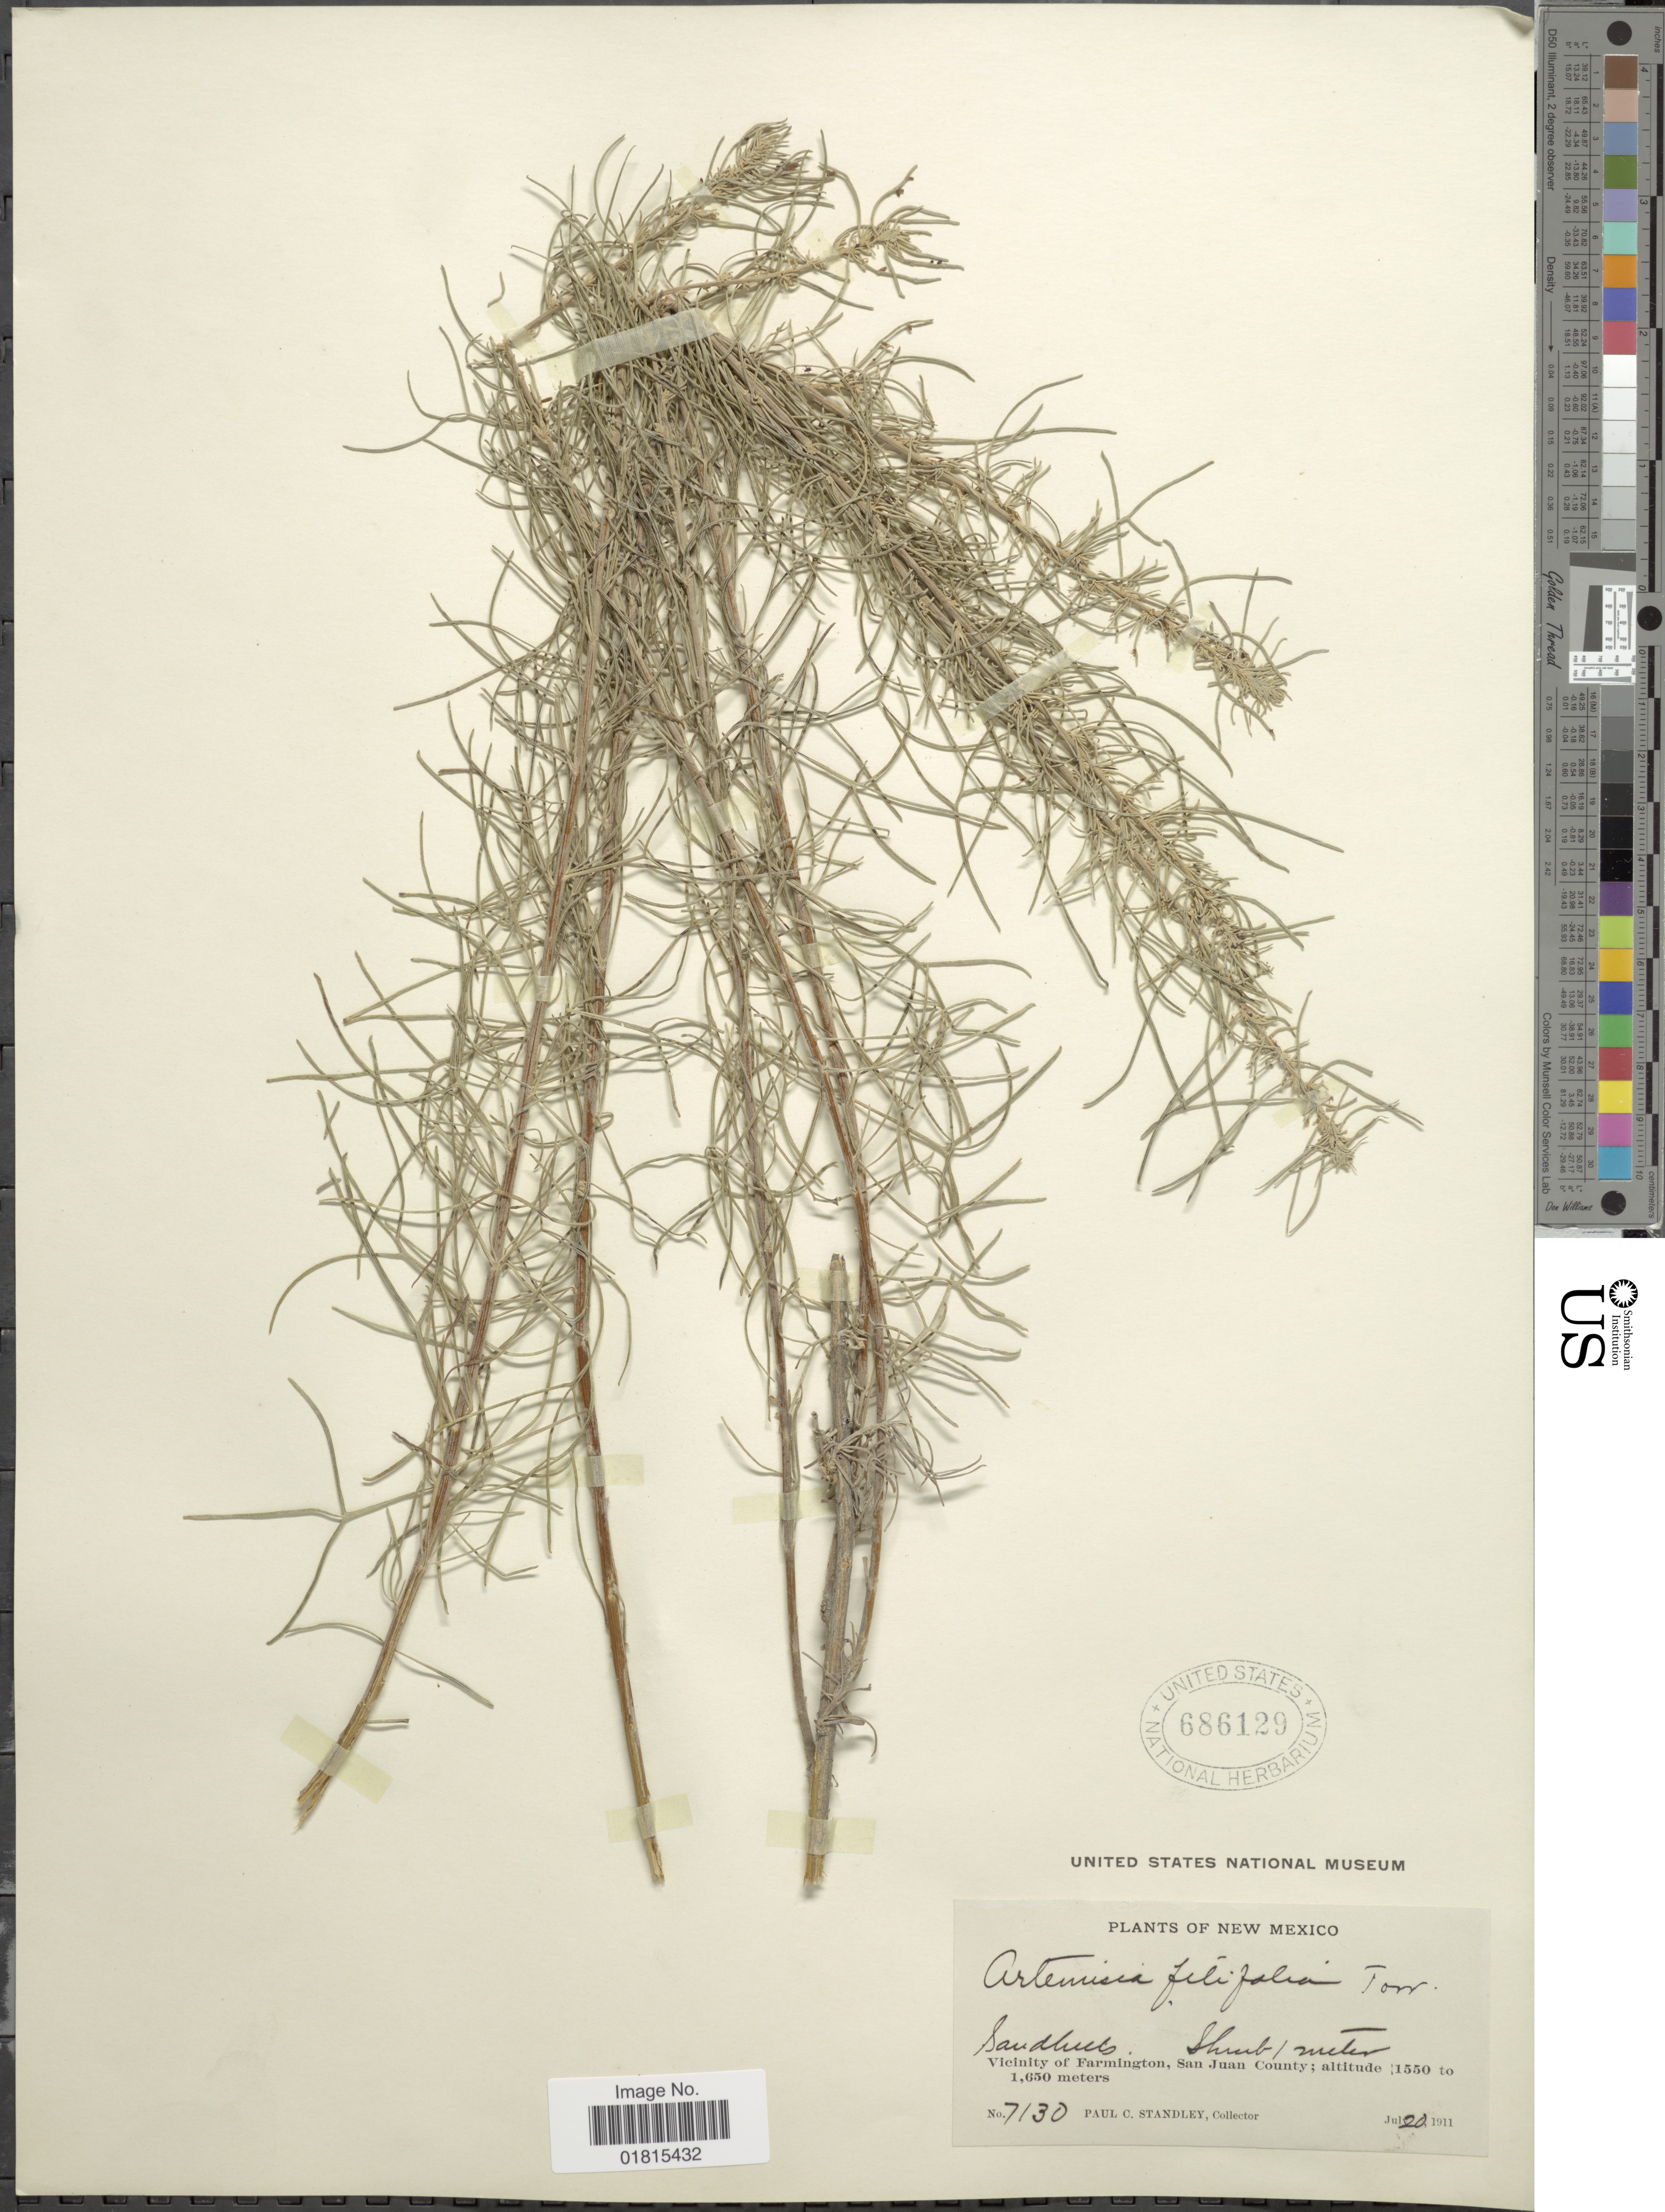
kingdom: Plantae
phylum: Tracheophyta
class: Magnoliopsida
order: Asterales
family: Asteraceae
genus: Artemisia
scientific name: Artemisia filifolia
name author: Torr.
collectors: P. C. Standley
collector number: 7130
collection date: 1911-07-20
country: United States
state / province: New Mexico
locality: Sandhills. Vicinity of Farmington, San Juan County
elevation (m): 1550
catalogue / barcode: US 686129